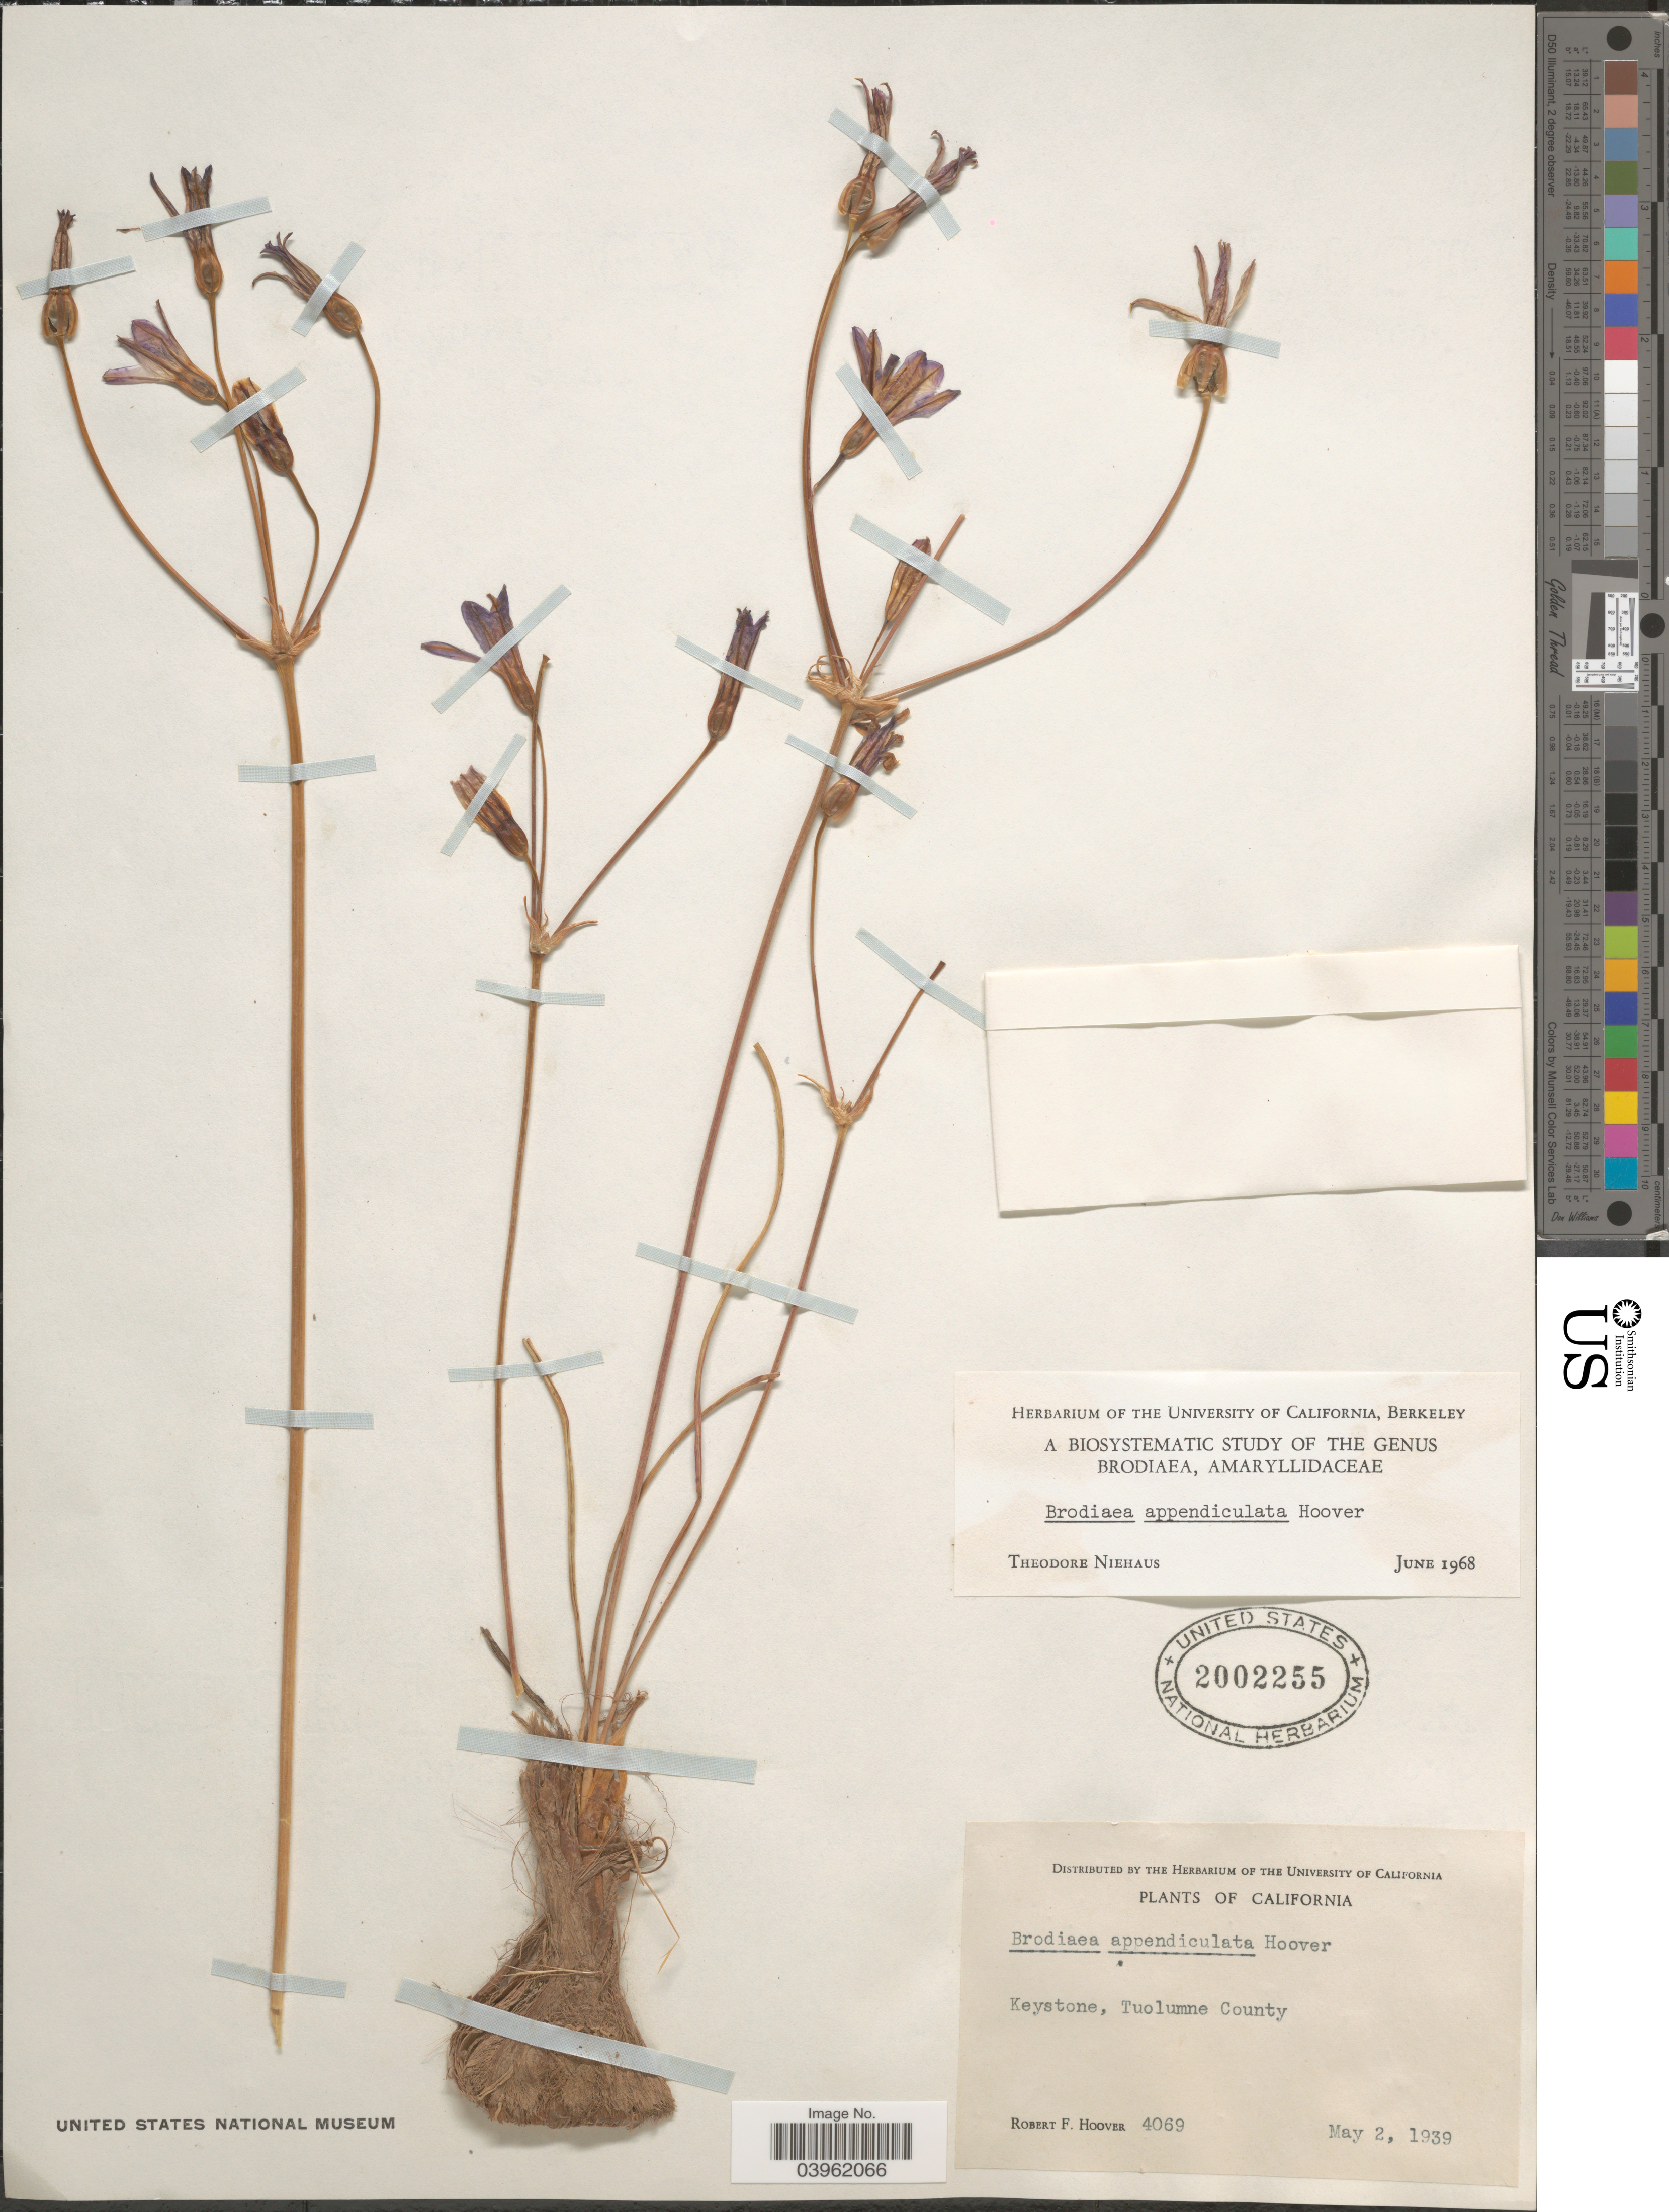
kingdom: Plantae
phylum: Tracheophyta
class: Liliopsida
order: Asparagales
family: Asparagaceae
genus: Brodiaea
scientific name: Brodiaea appendiculata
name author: Hoover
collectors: R. F. Hoover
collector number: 4069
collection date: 1939-05-02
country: United States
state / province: California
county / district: Tuolumne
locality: Keystone, Tuolumne County.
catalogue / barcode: US 2002255